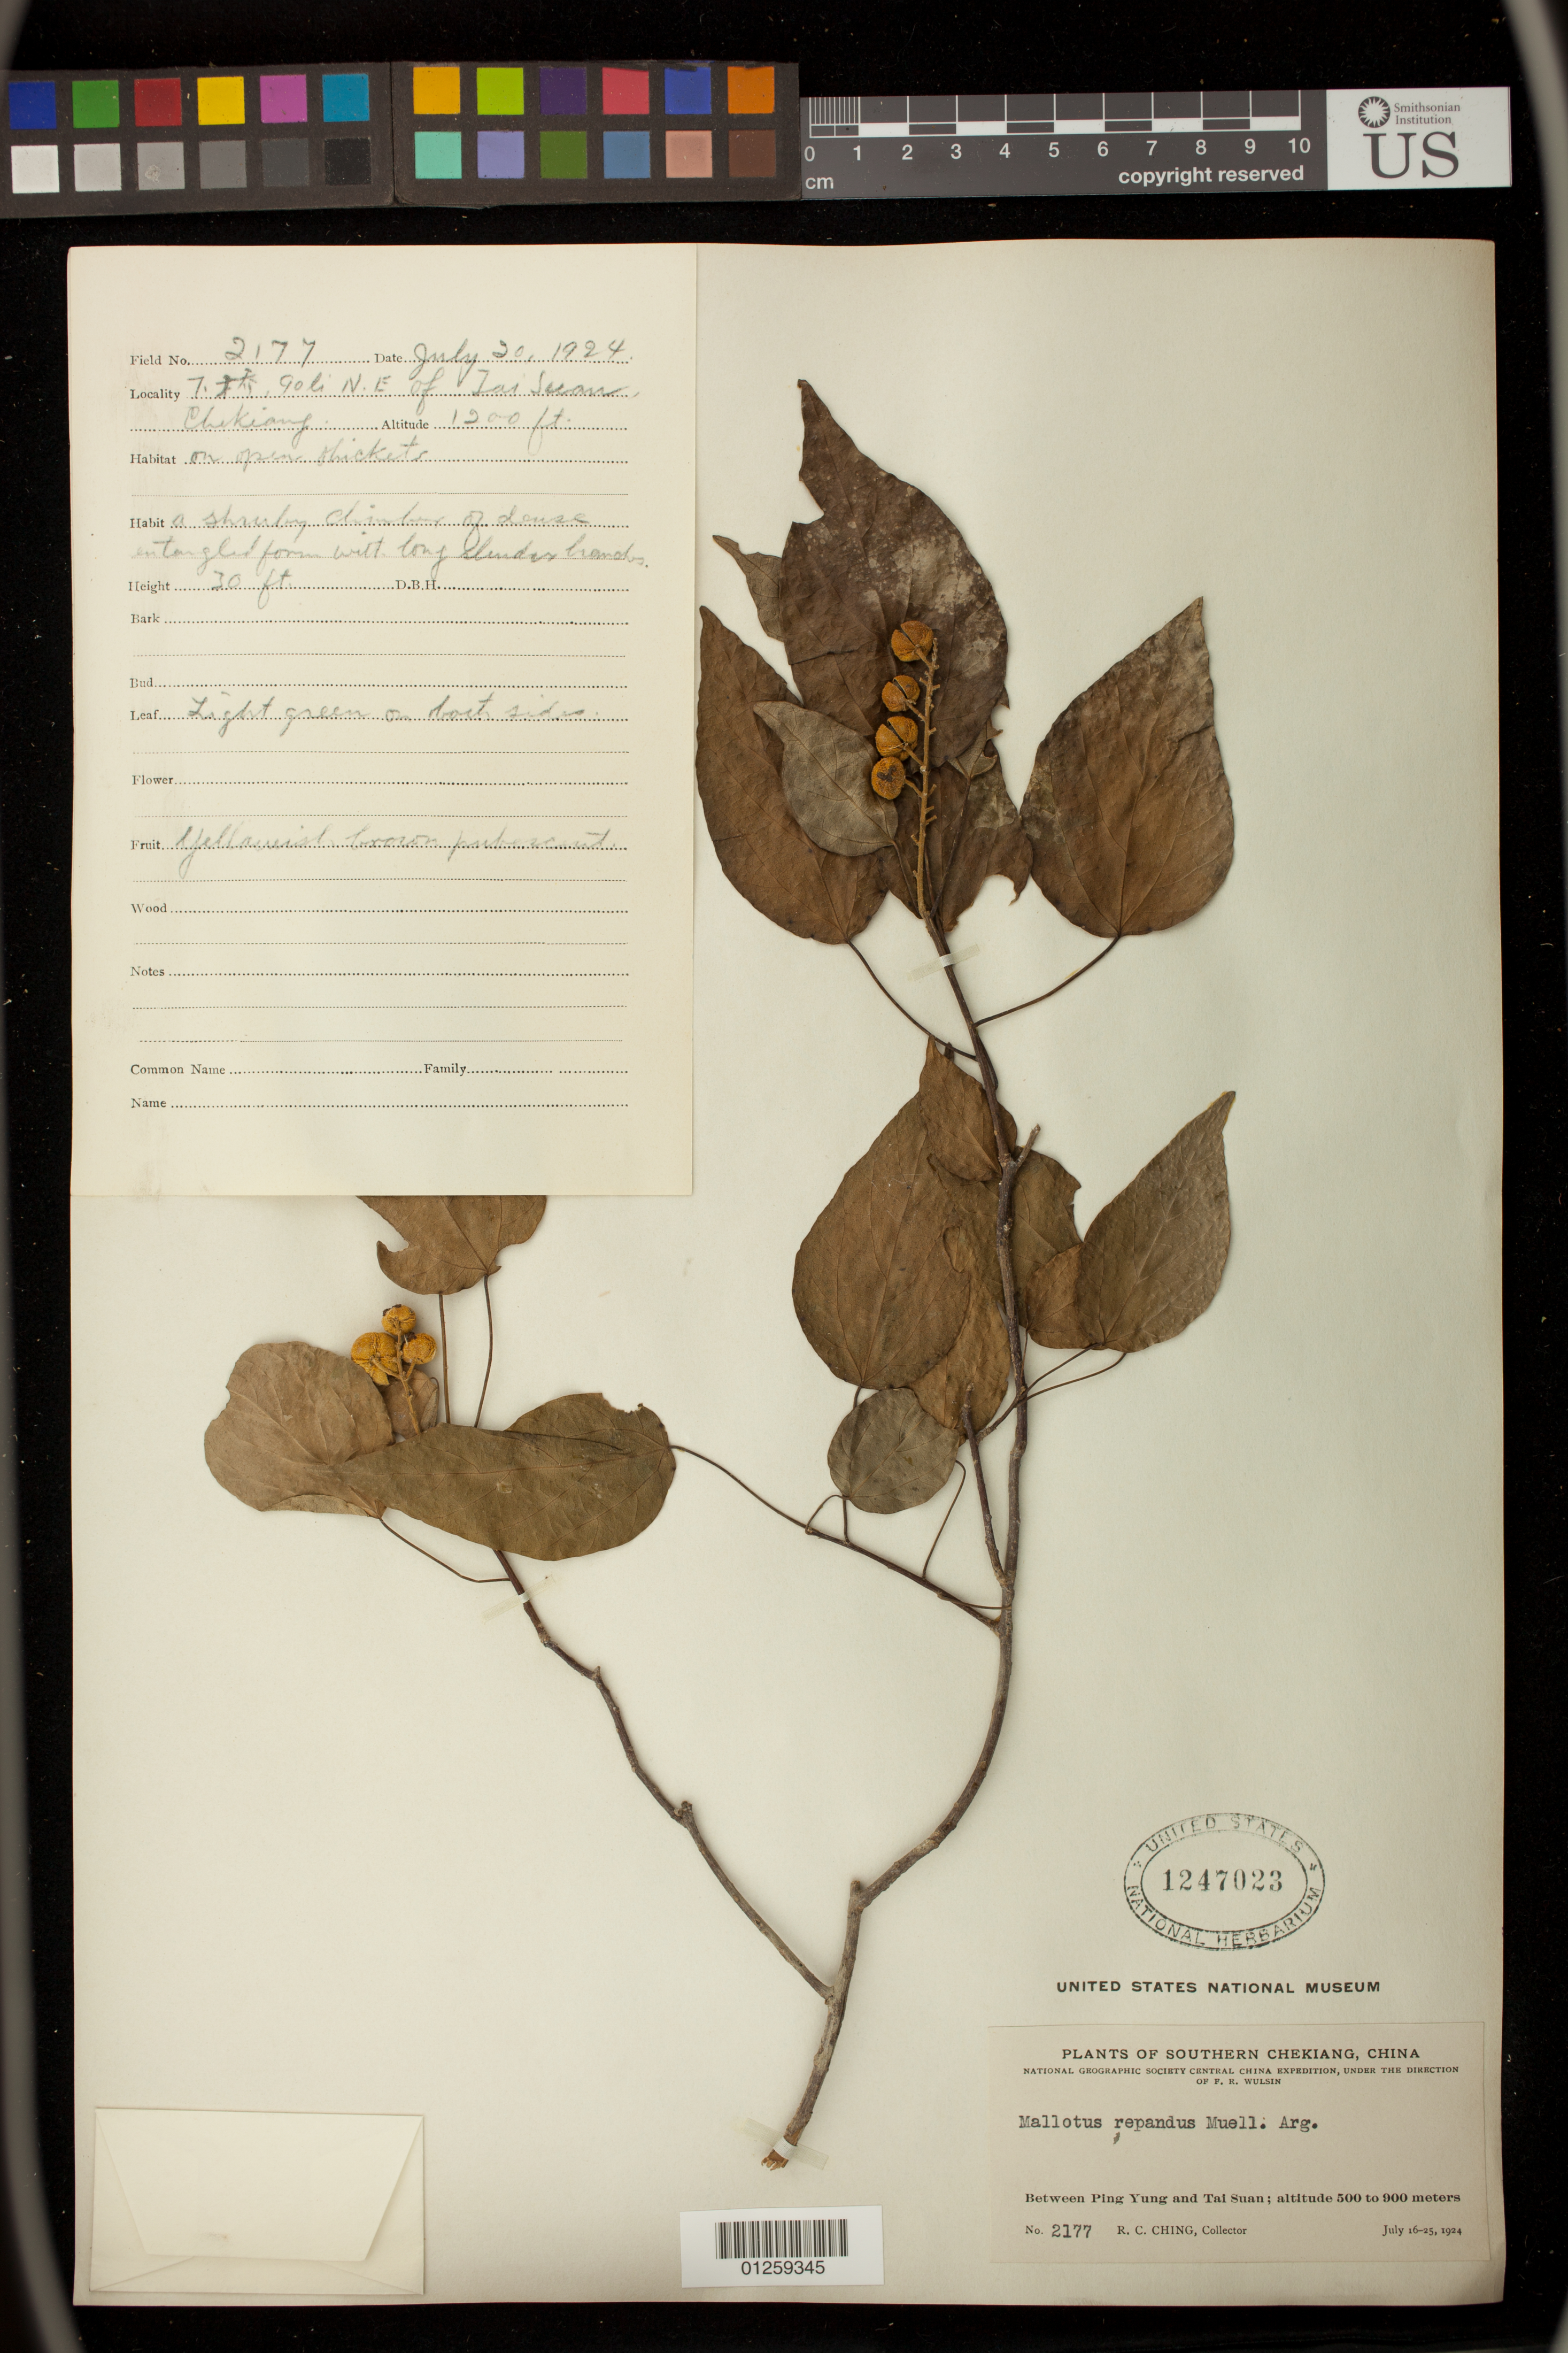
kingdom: Plantae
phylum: Tracheophyta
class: Magnoliopsida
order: Malpighiales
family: Euphorbiaceae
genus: Mallotus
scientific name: Mallotus repandus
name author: (Rottler) Müll. Arg.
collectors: R. C. Ching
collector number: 2177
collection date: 1924-07-20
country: China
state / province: Zhejiang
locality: Between Ping Yung and Tai Suan;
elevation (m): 366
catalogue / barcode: US 1247023